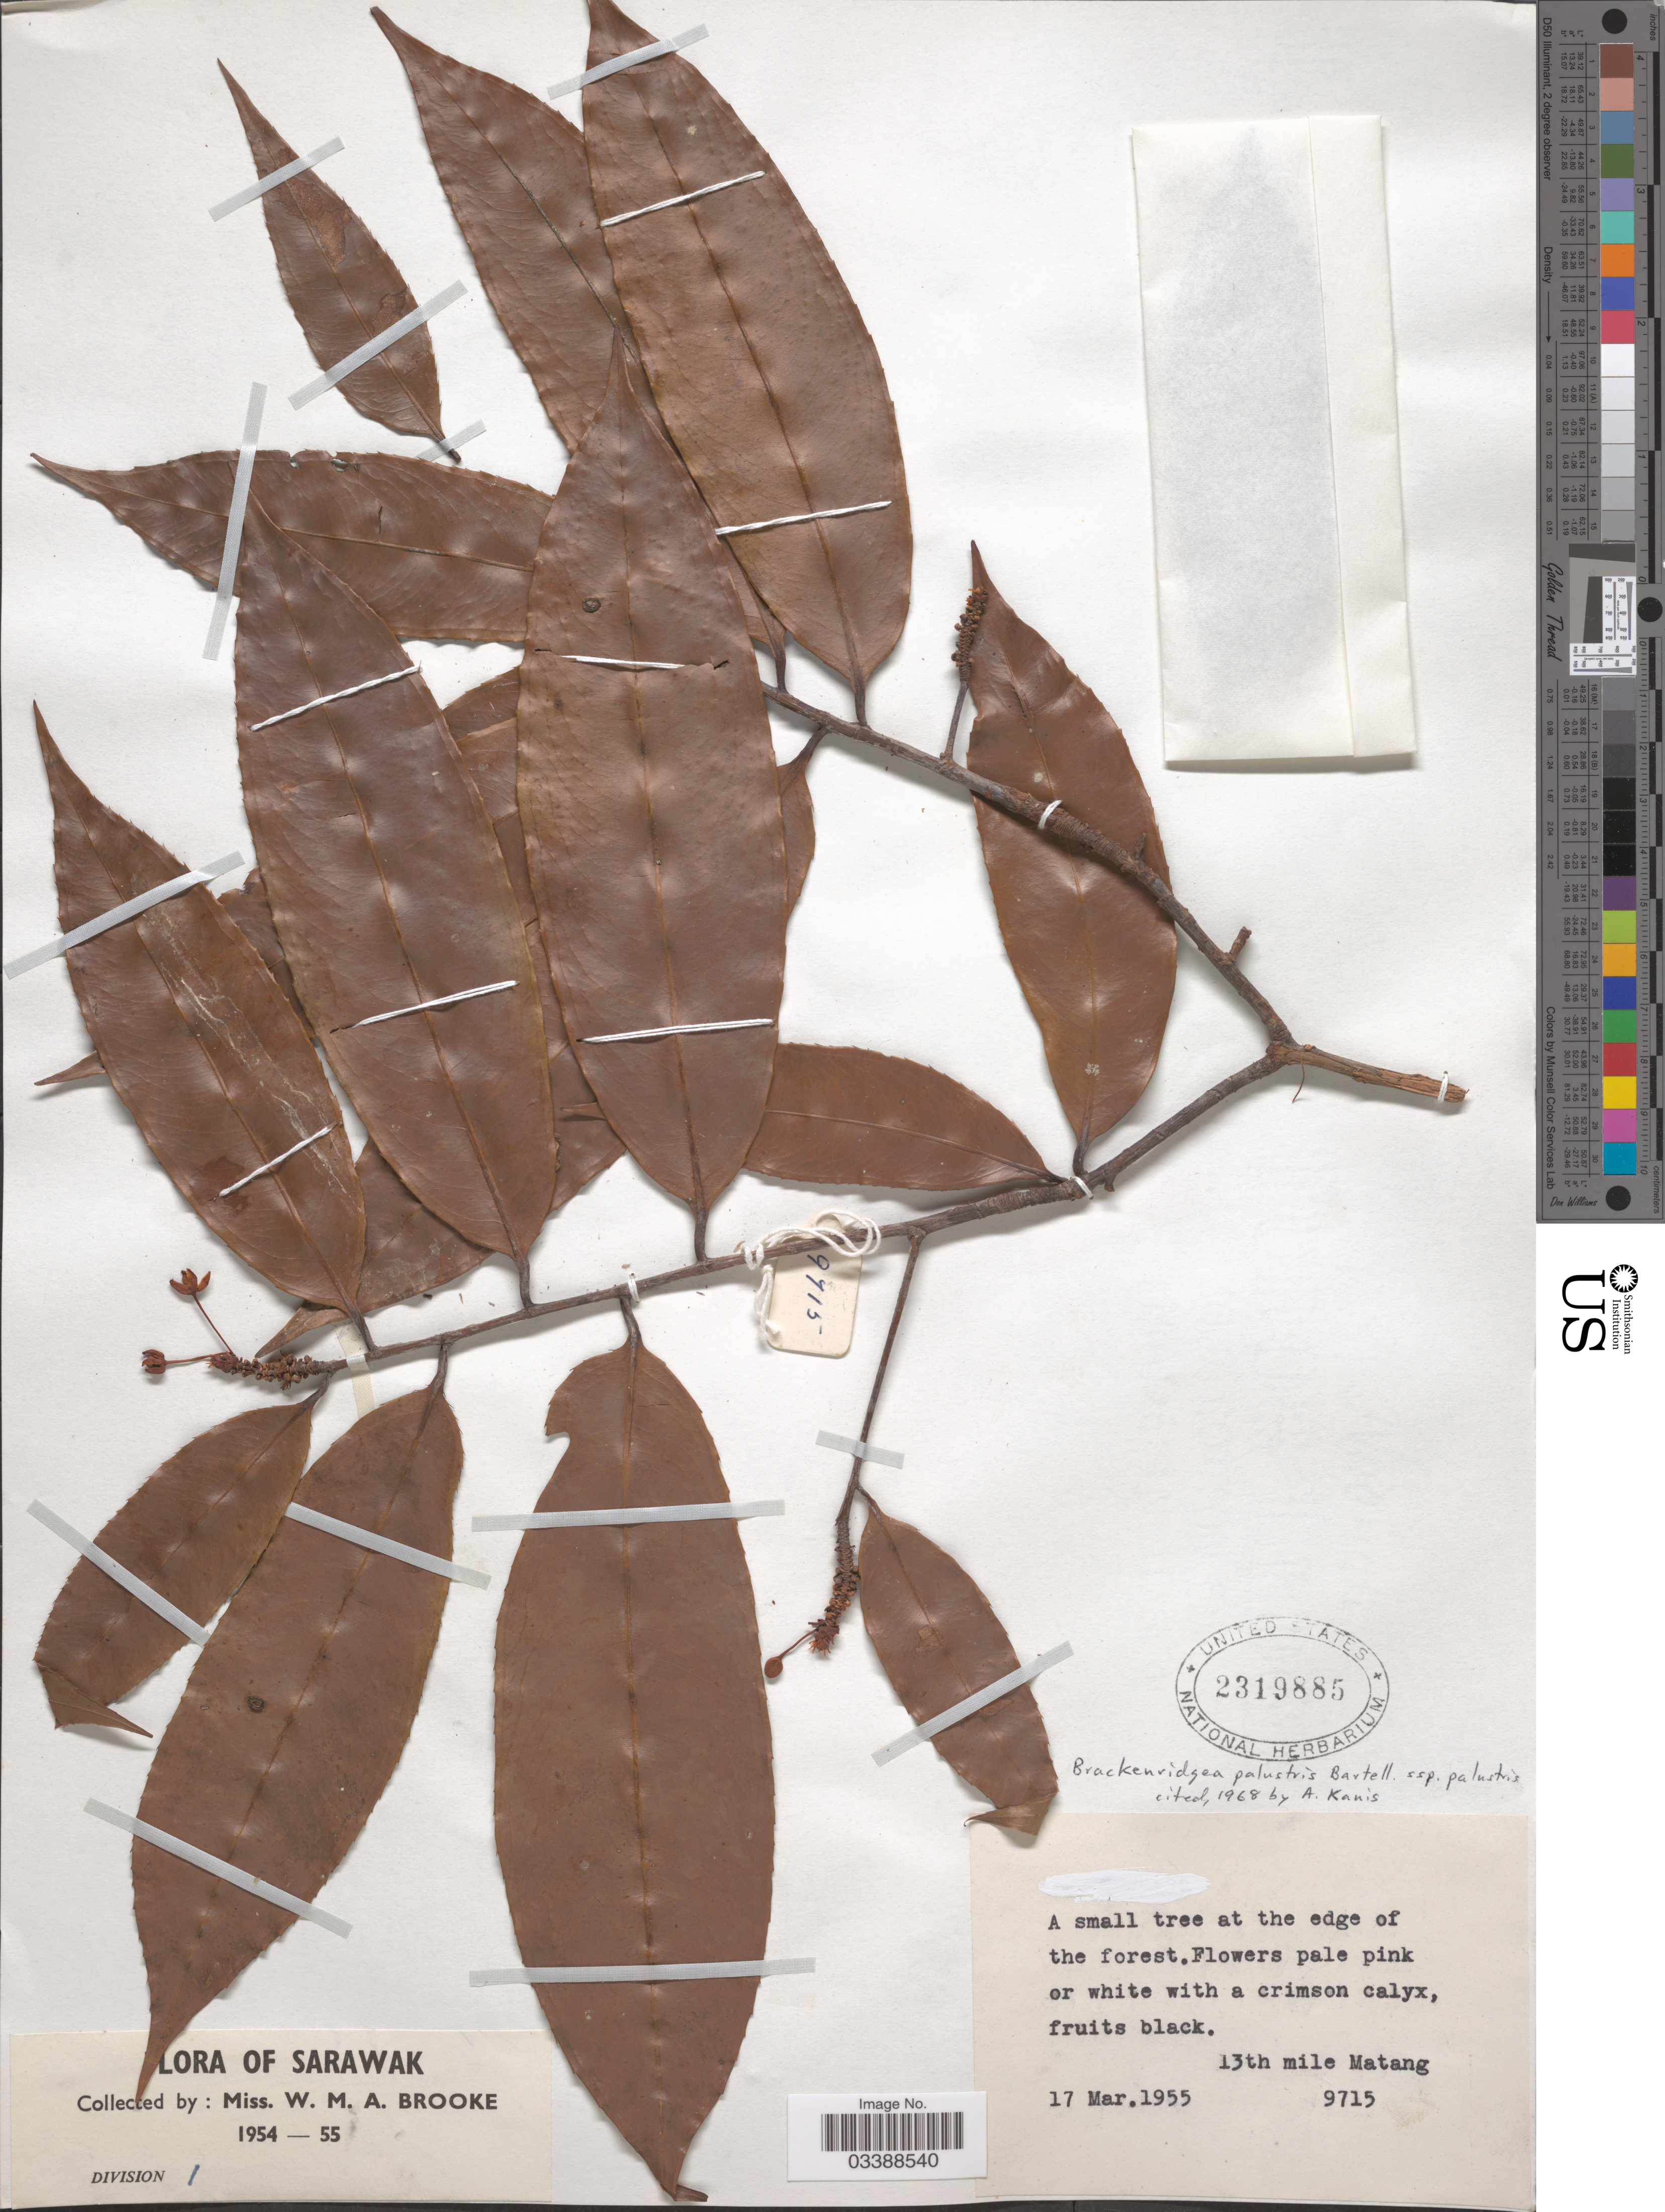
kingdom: Plantae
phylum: Tracheophyta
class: Magnoliopsida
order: Malpighiales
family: Ochnaceae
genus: Brackenridgea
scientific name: Brackenridgea palustris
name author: Bartell.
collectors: W. Brooke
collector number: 9715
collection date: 1955-03-17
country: Malaysia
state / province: Sarawak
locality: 13th mile Matang.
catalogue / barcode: US 2319885